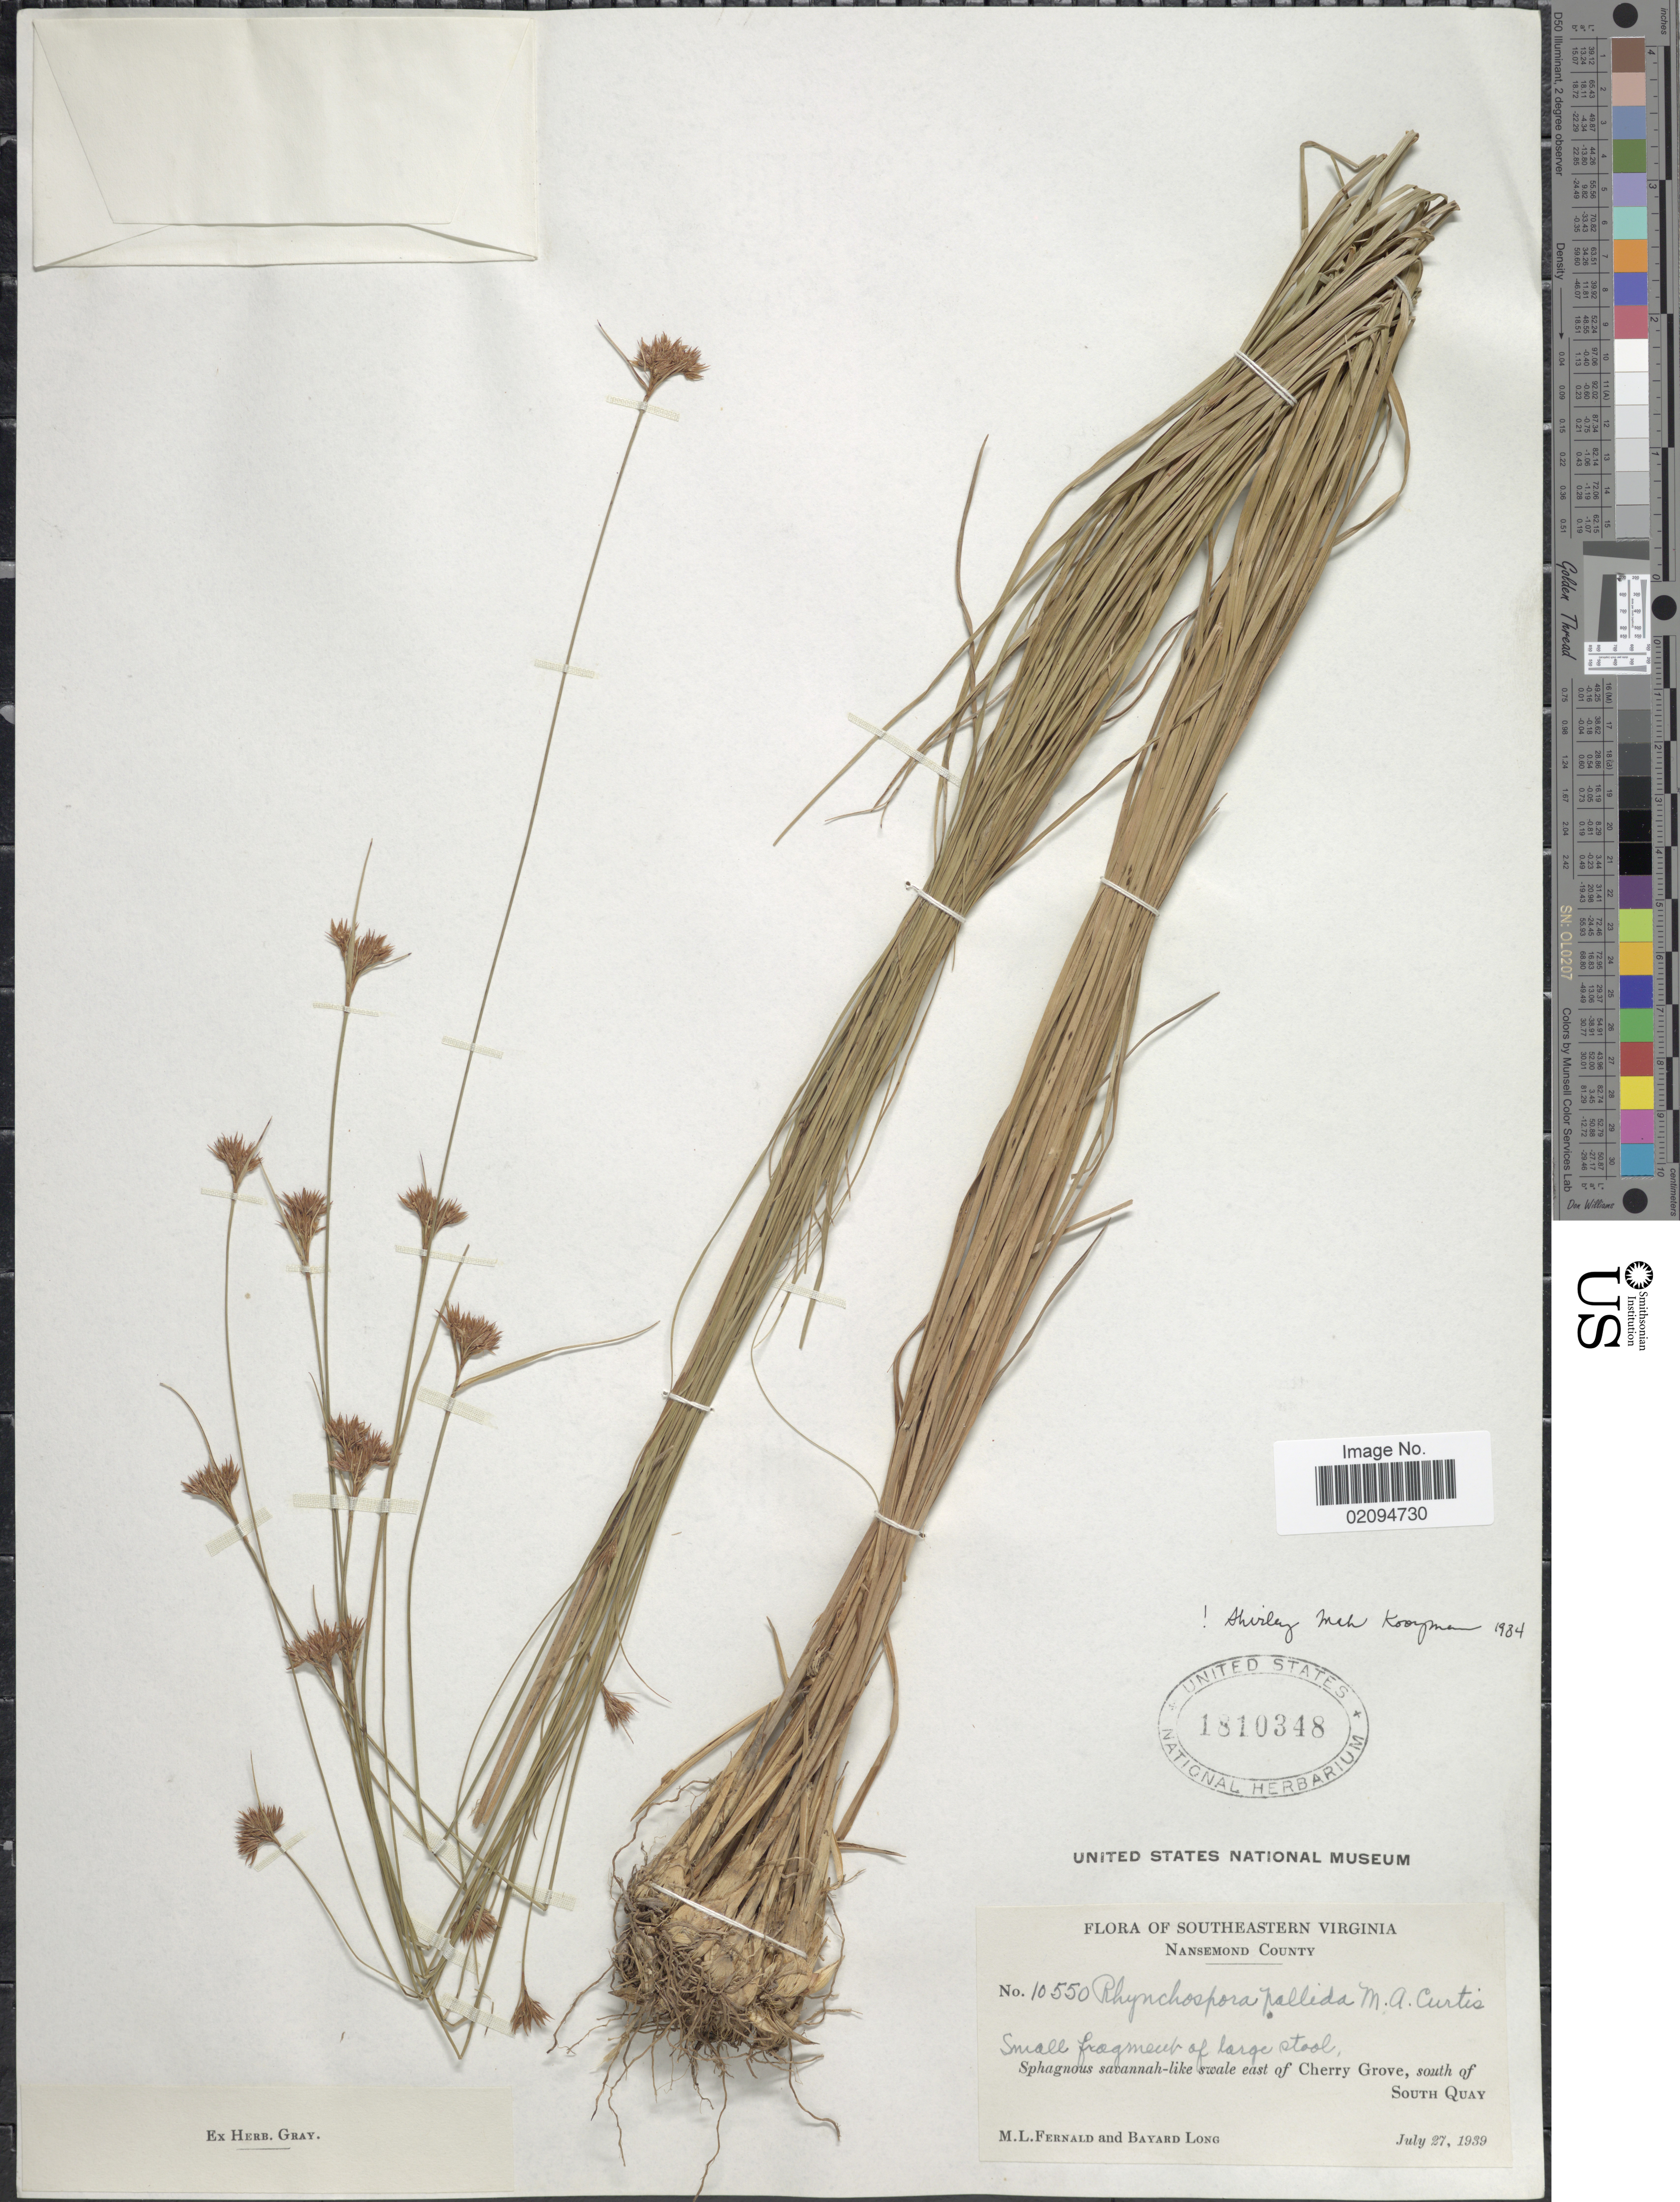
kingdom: Plantae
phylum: Tracheophyta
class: Liliopsida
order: Poales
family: Cyperaceae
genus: Rhynchospora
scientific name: Rhynchospora pallida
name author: M.A. Curtis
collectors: M. L. Fernald & B. Long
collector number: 10550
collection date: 1939-07-27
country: United States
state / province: Virginia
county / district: City of Suffolk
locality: Southeastern Virginia. Nansemond County. east of Cherry Grove, south of South Quay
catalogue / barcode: US 1810348